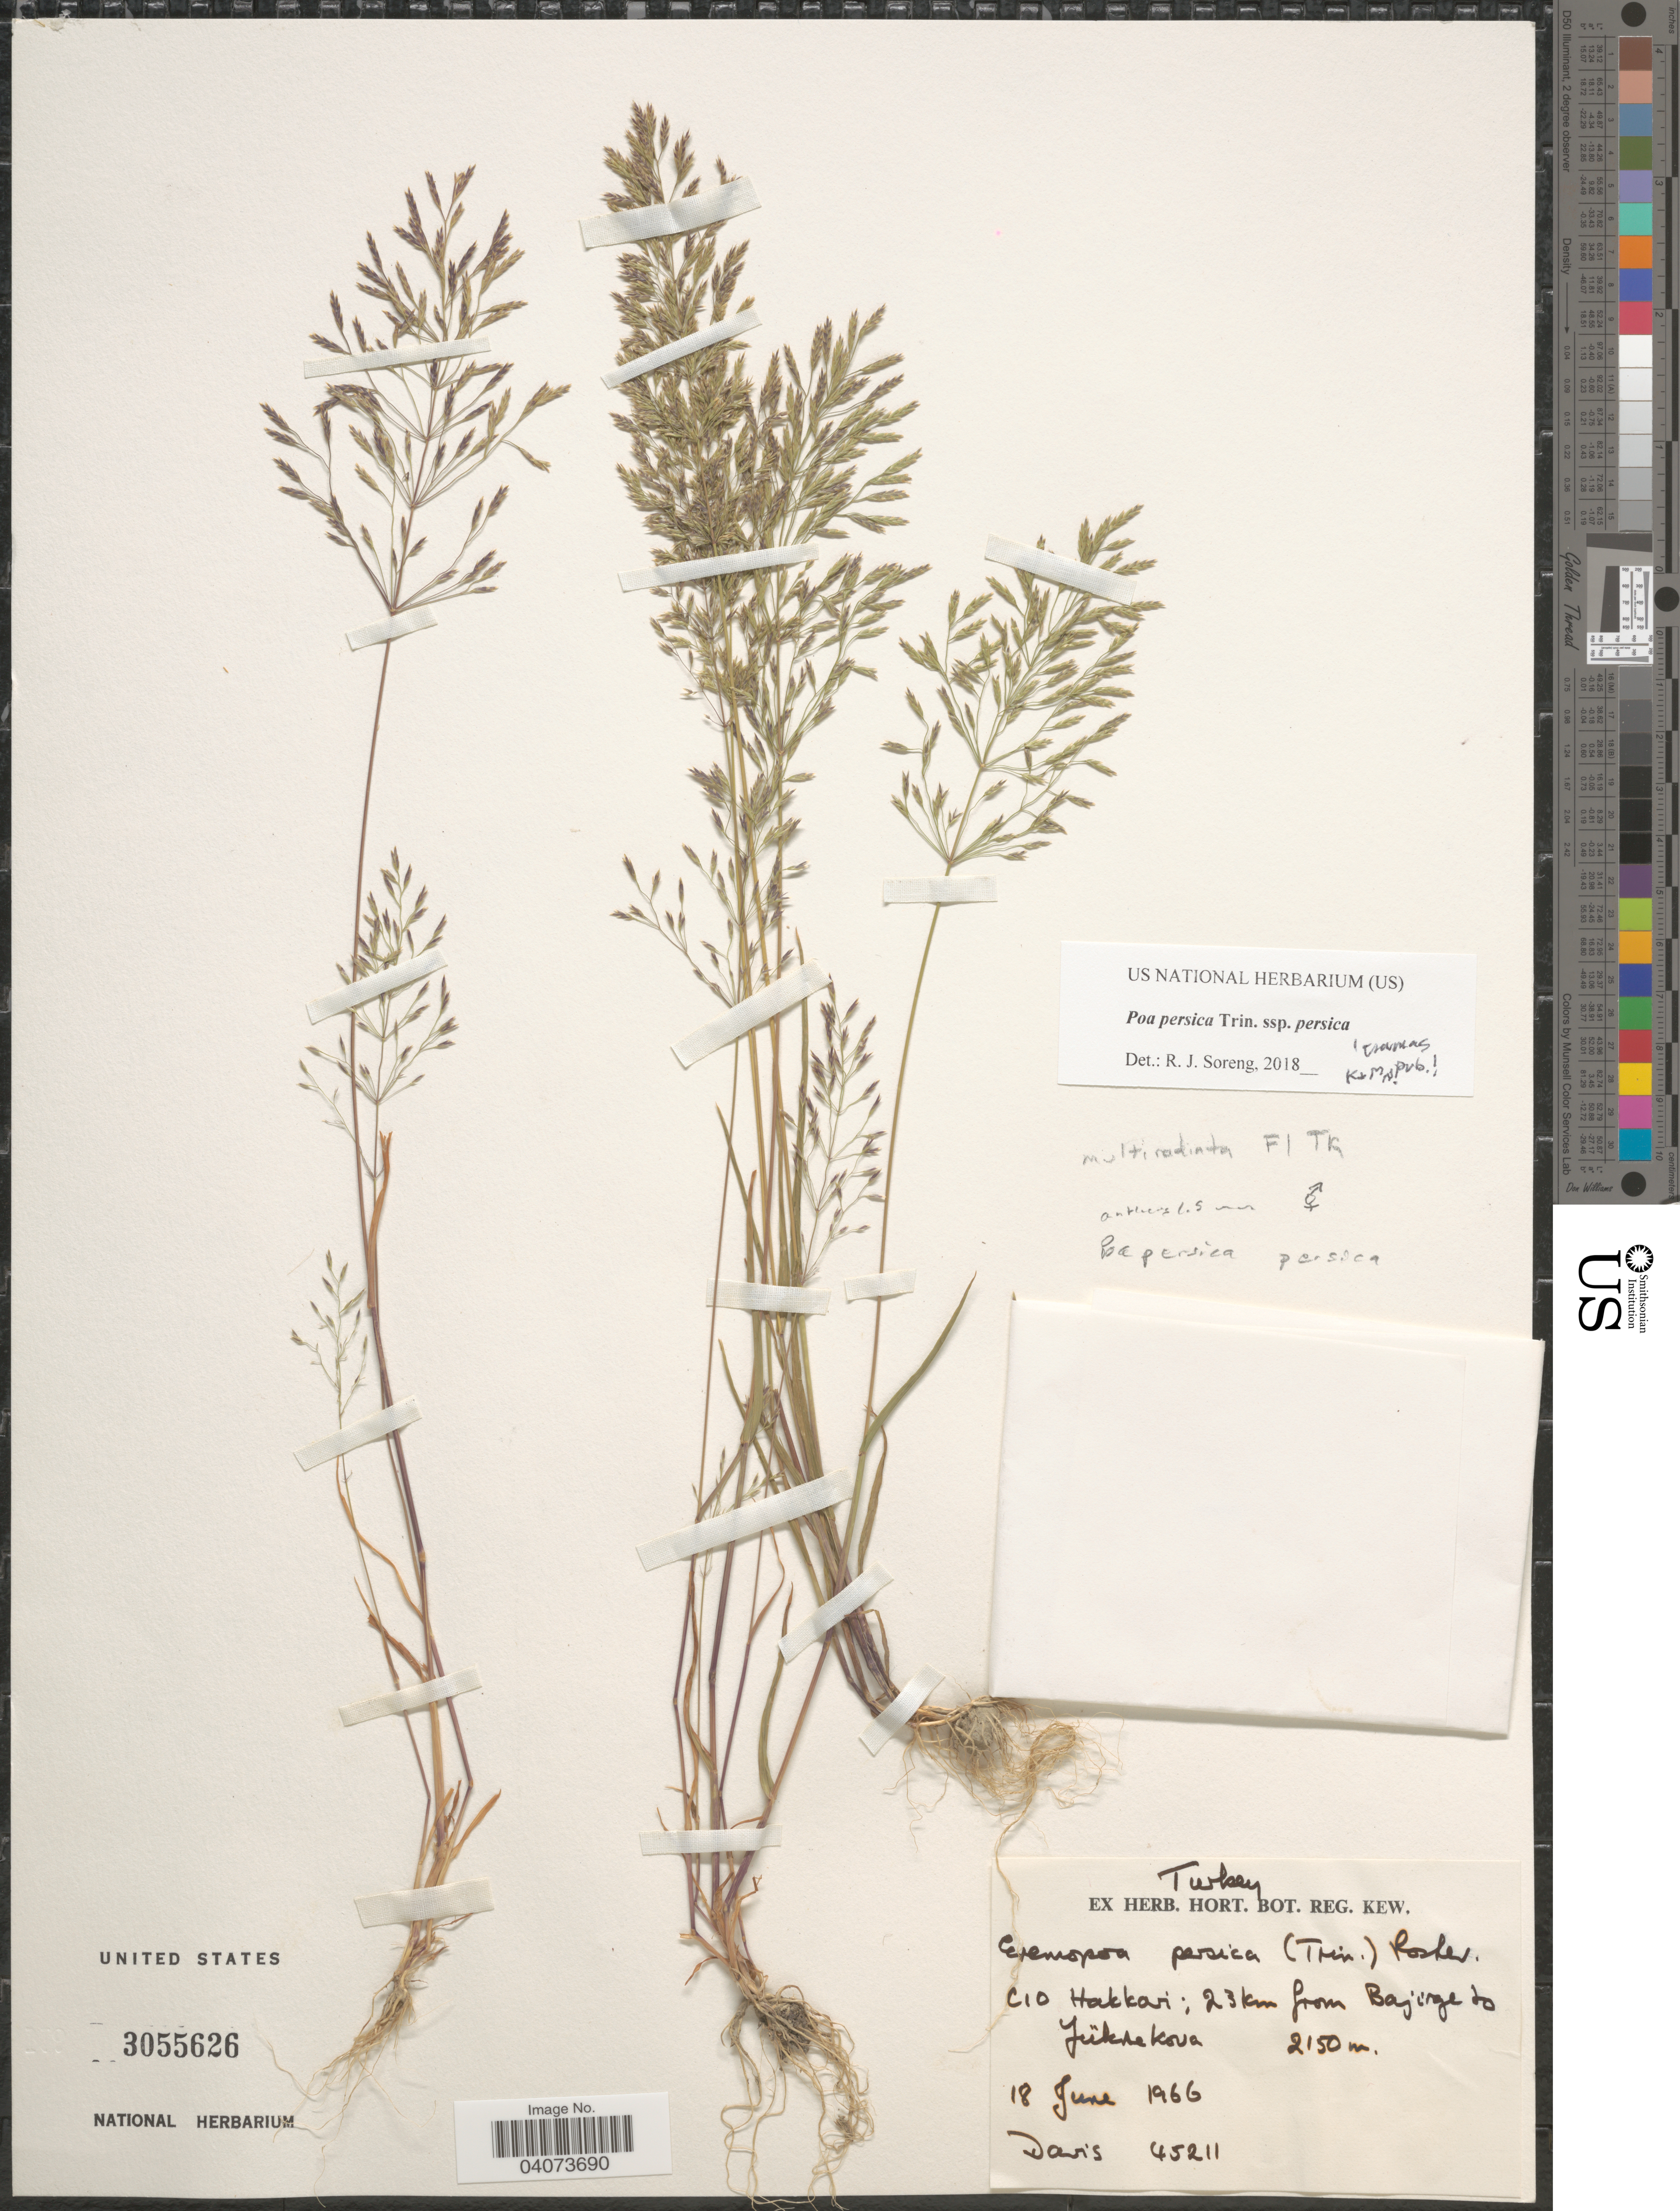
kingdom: Plantae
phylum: Tracheophyta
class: Liliopsida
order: Poales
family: Poaceae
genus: Poa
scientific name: Poa persica subsp. persica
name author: Trin.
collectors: P. Davis & Cetik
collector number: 45211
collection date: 1966-06-18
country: Turkey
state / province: Hakkari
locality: C10 Hakkari: 23 km from Bajirge to Yüknekova.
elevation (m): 2150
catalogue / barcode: US 3055626